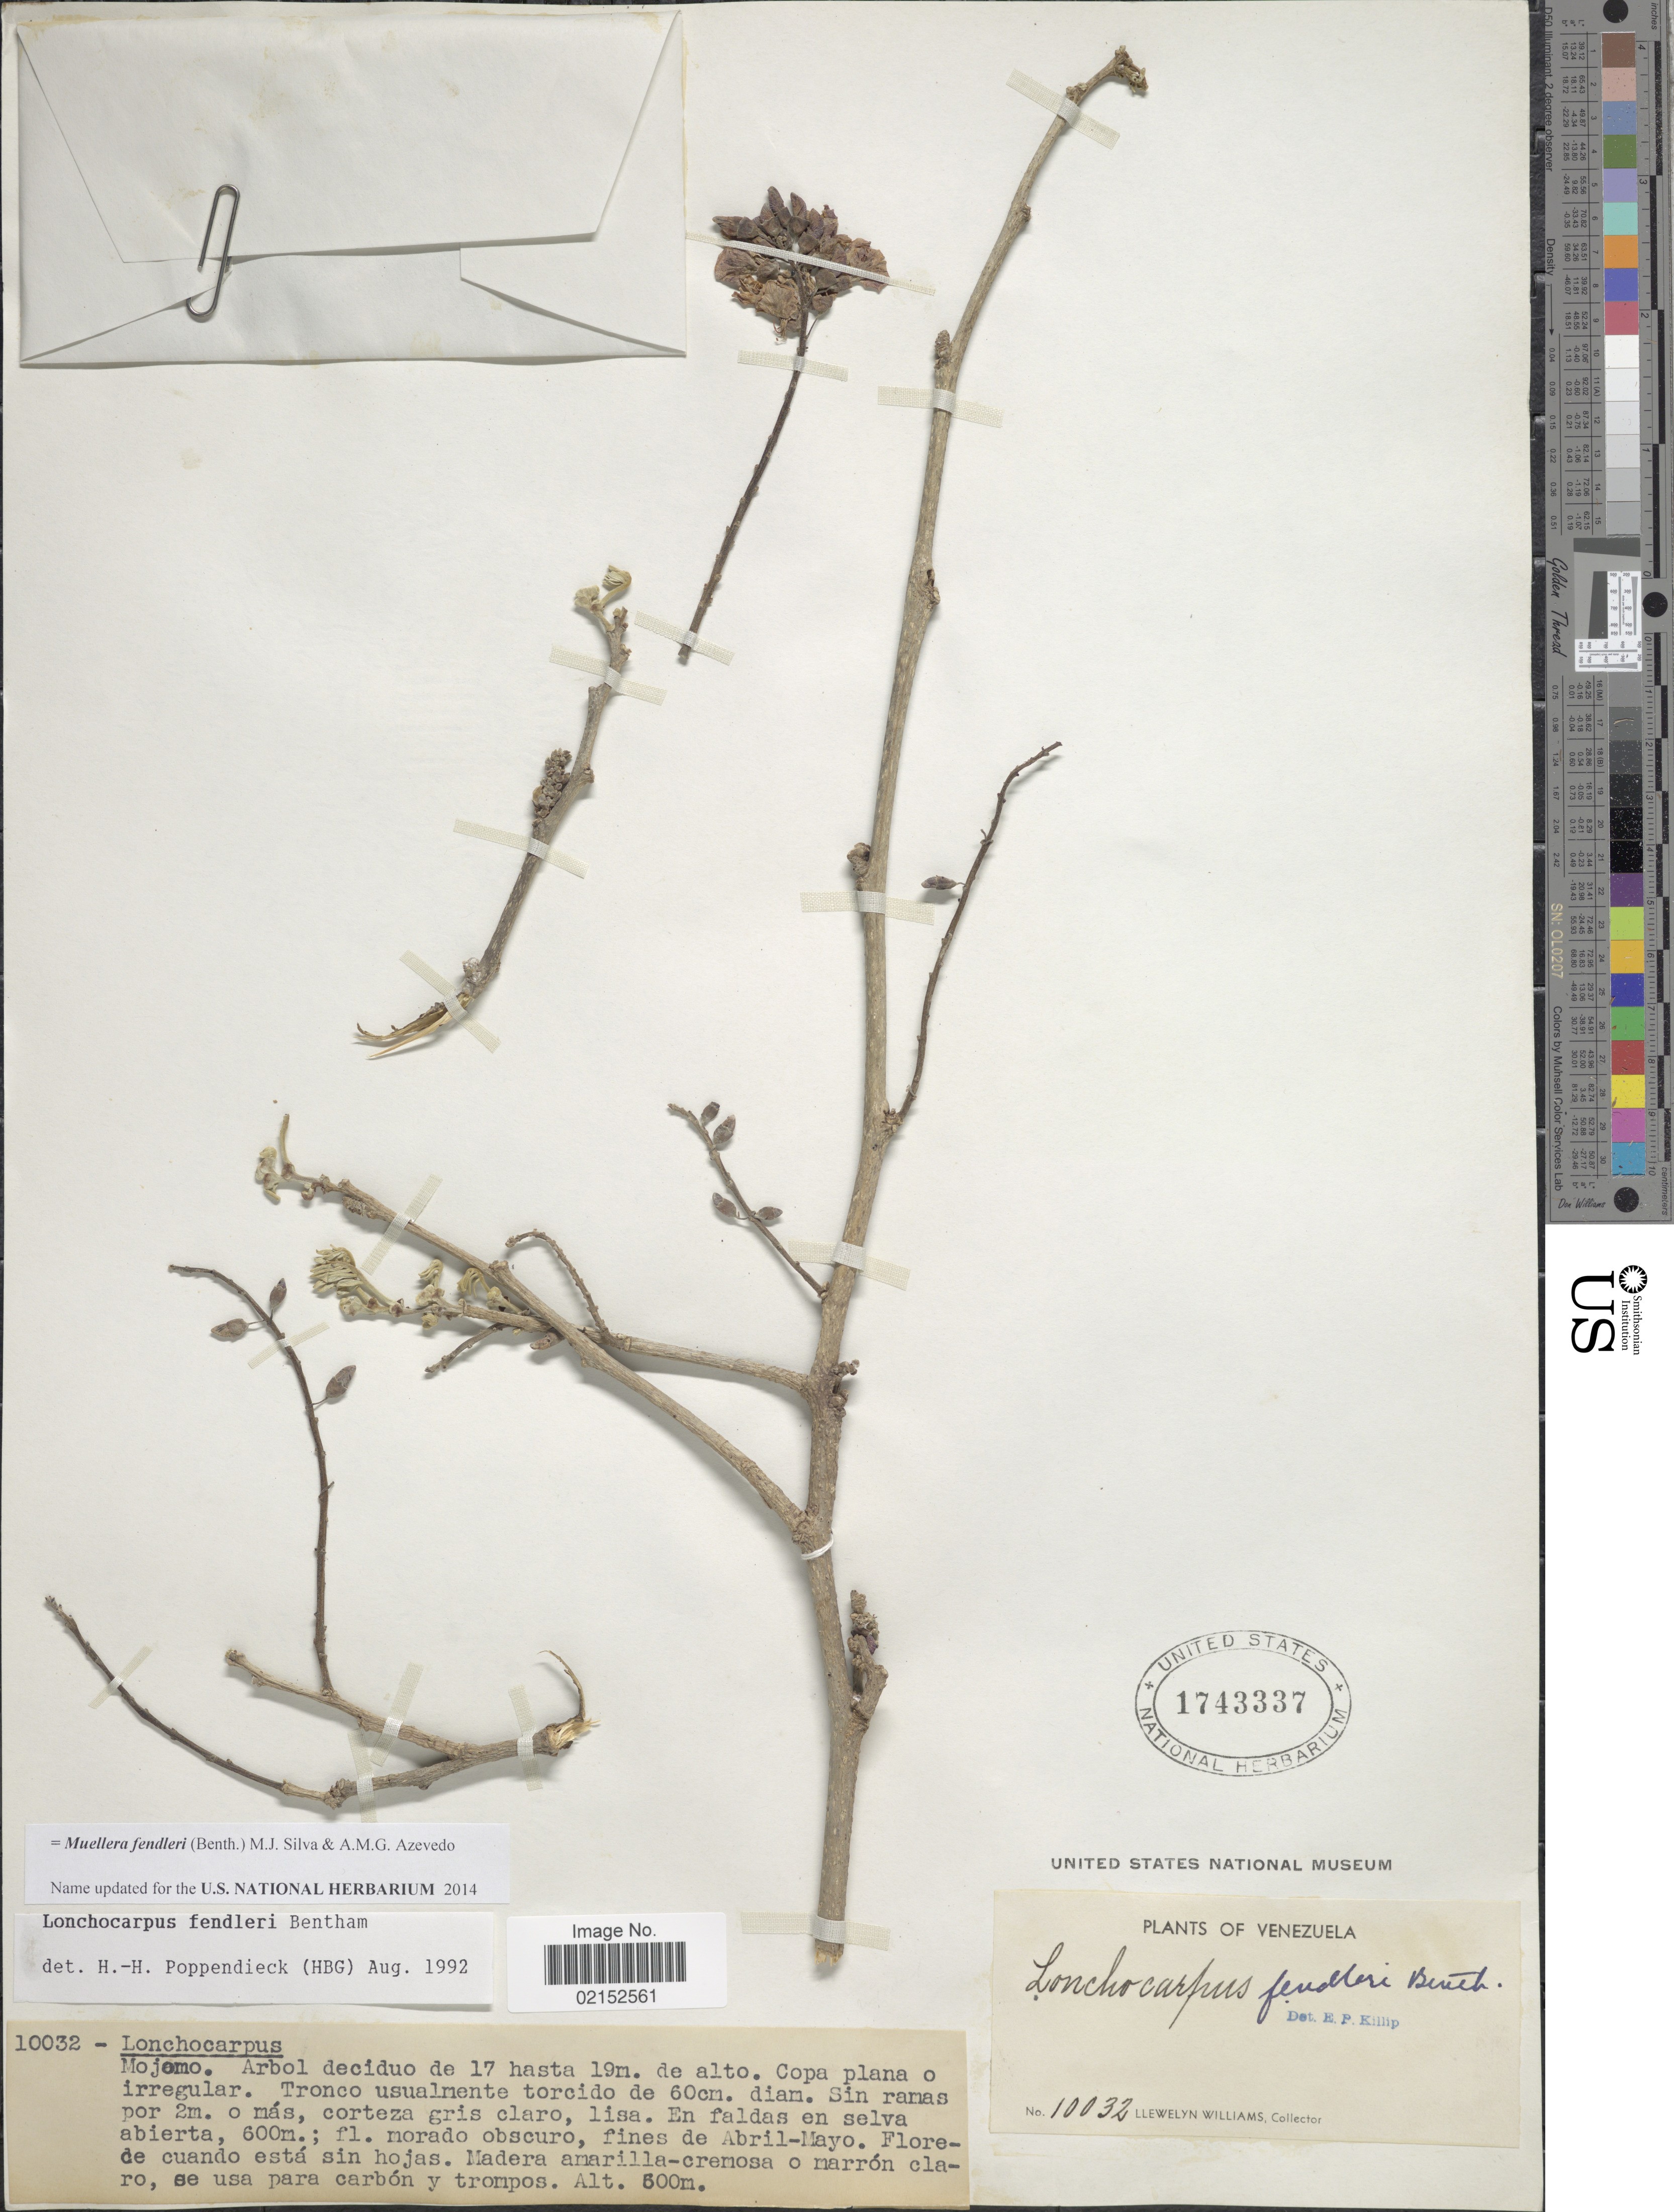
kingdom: Plantae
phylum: Tracheophyta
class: Magnoliopsida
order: Fabales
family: Fabaceae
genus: Muellera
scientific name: Muellera fendleri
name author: (Benth.) M.J. Silva & A.M.G. Azevedo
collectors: Ll. Williams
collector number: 10032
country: Venezuela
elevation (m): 600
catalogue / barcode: US 1743337